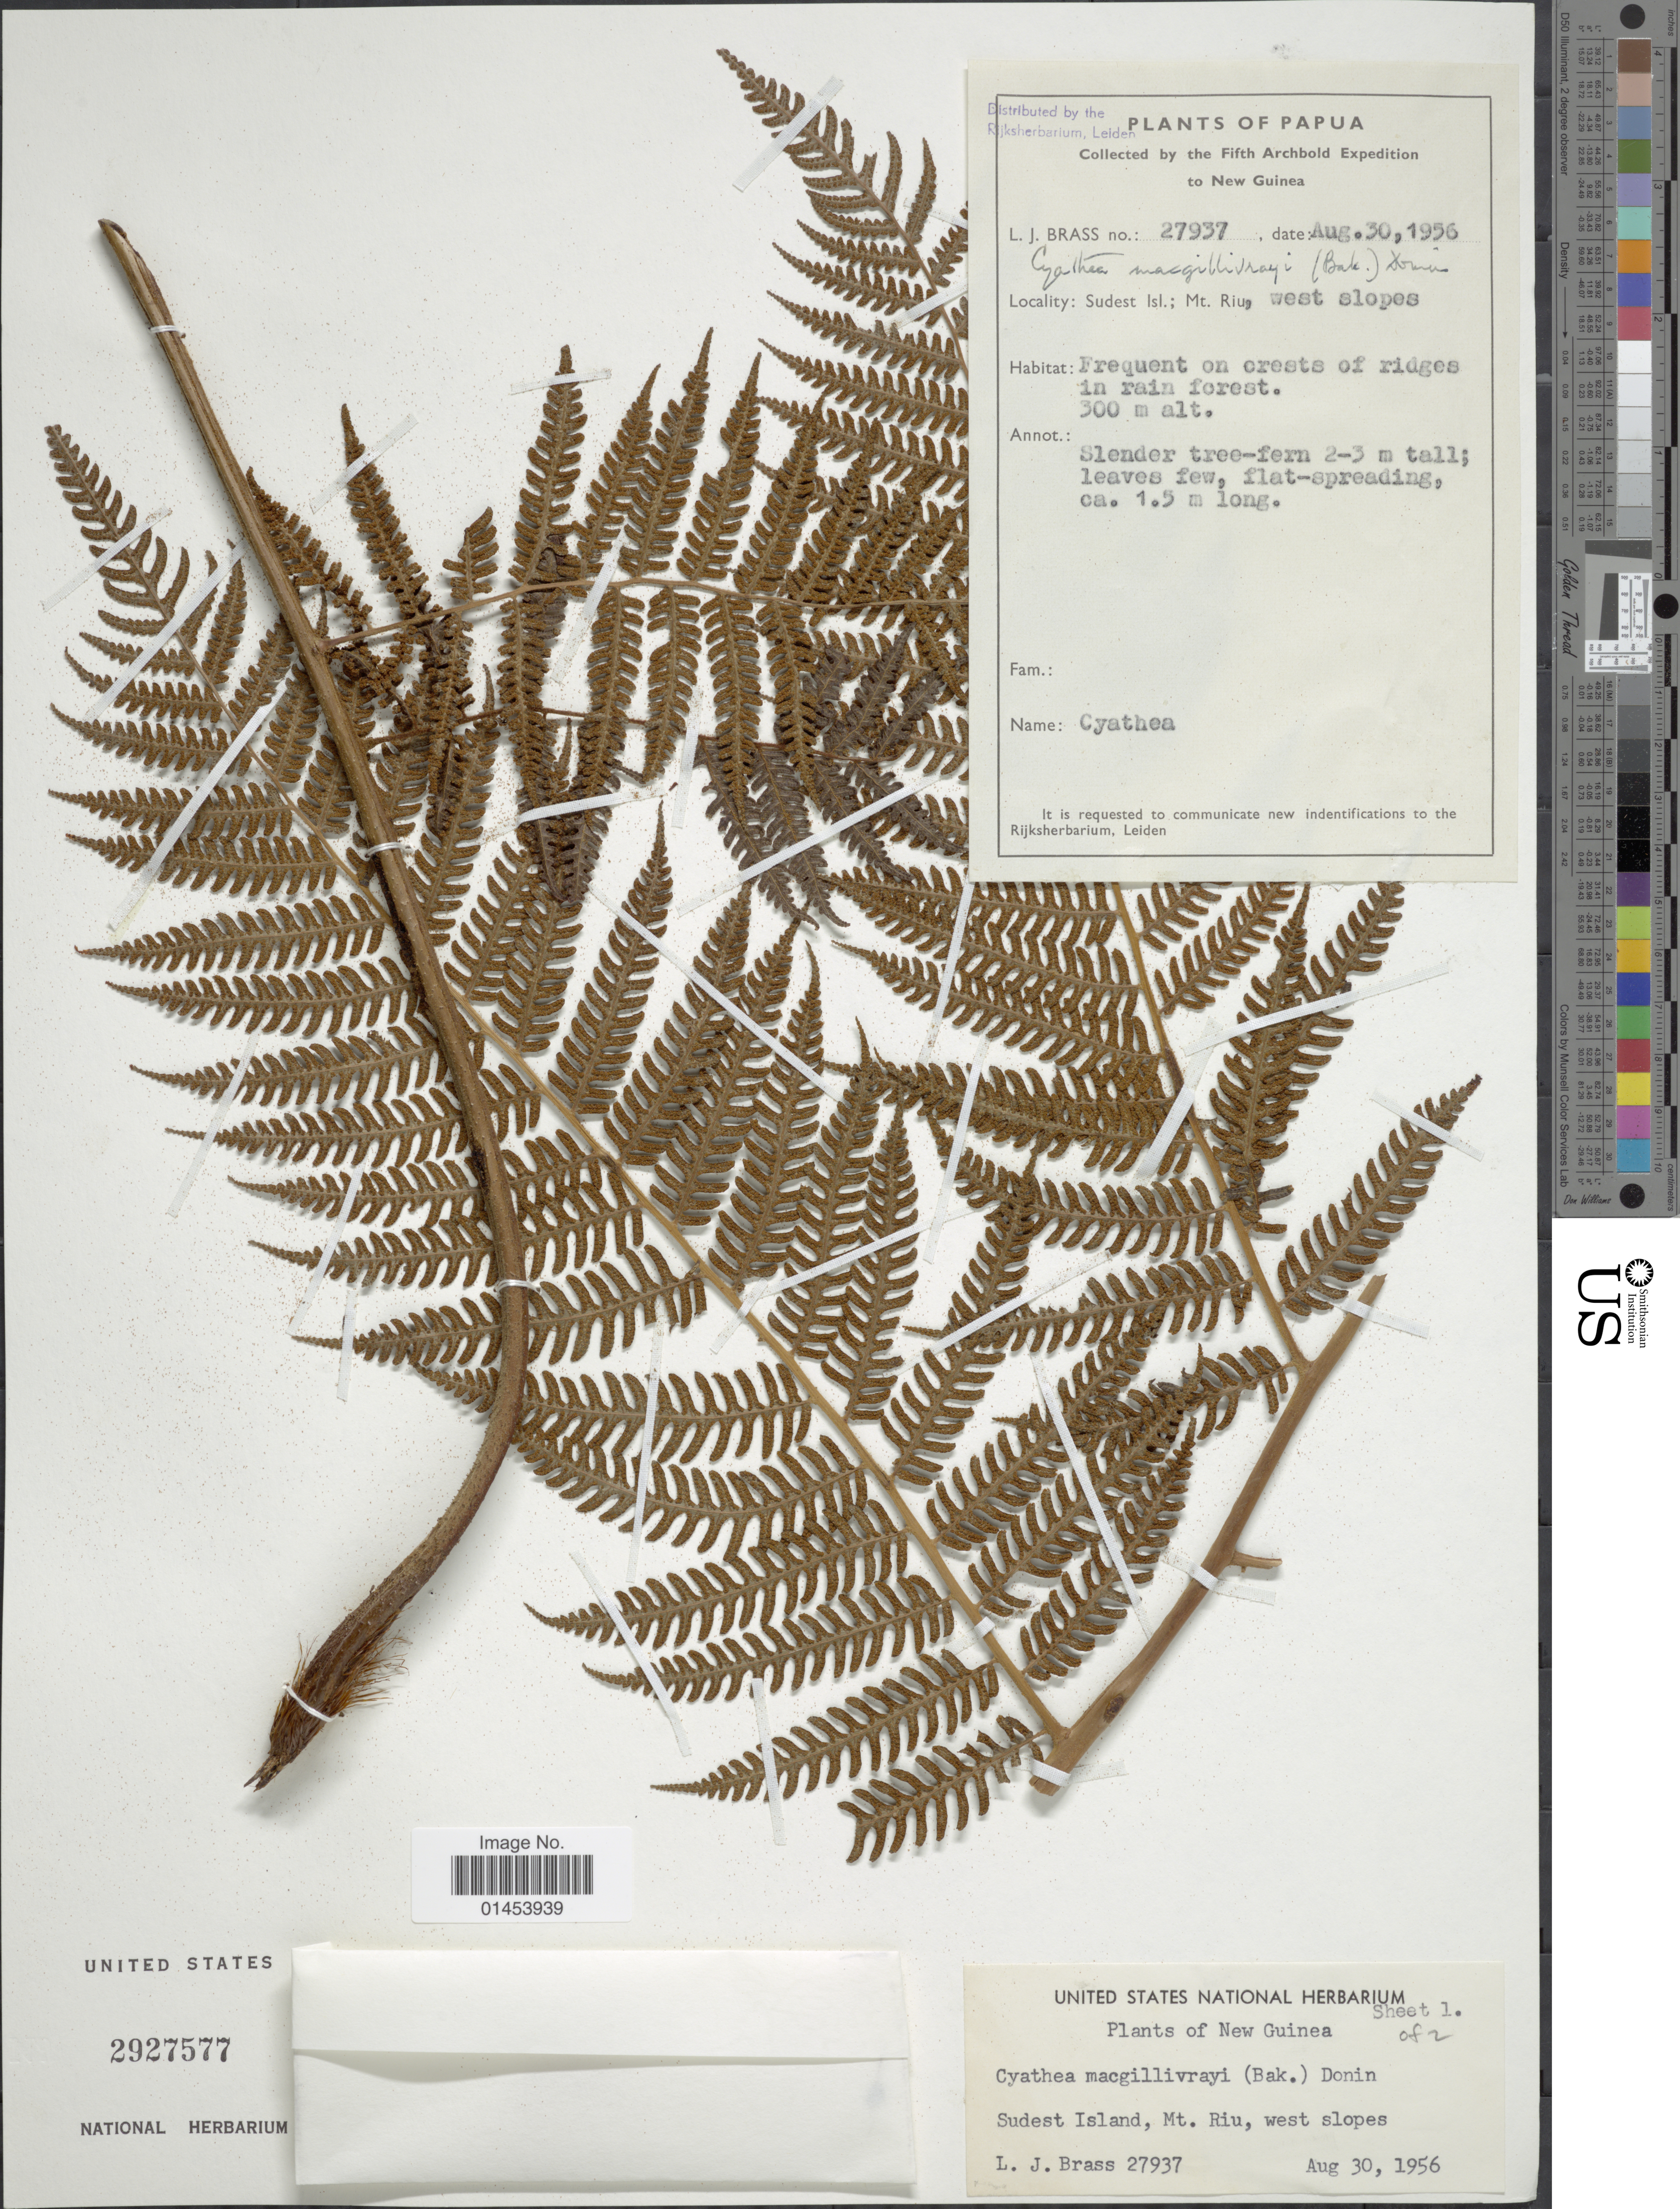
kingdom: Plantae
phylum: Tracheophyta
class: Polypodiopsida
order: Cyatheales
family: Cyatheaceae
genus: Cyathea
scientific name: Cyathea macgillivrayi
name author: (Baker) Domin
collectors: L. J. Brass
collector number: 27937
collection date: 1956-08-30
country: Papua New Guinea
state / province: Milne Bay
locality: Sudest Isl.; Mt. Riu, west slopes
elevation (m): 300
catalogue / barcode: US 2927577